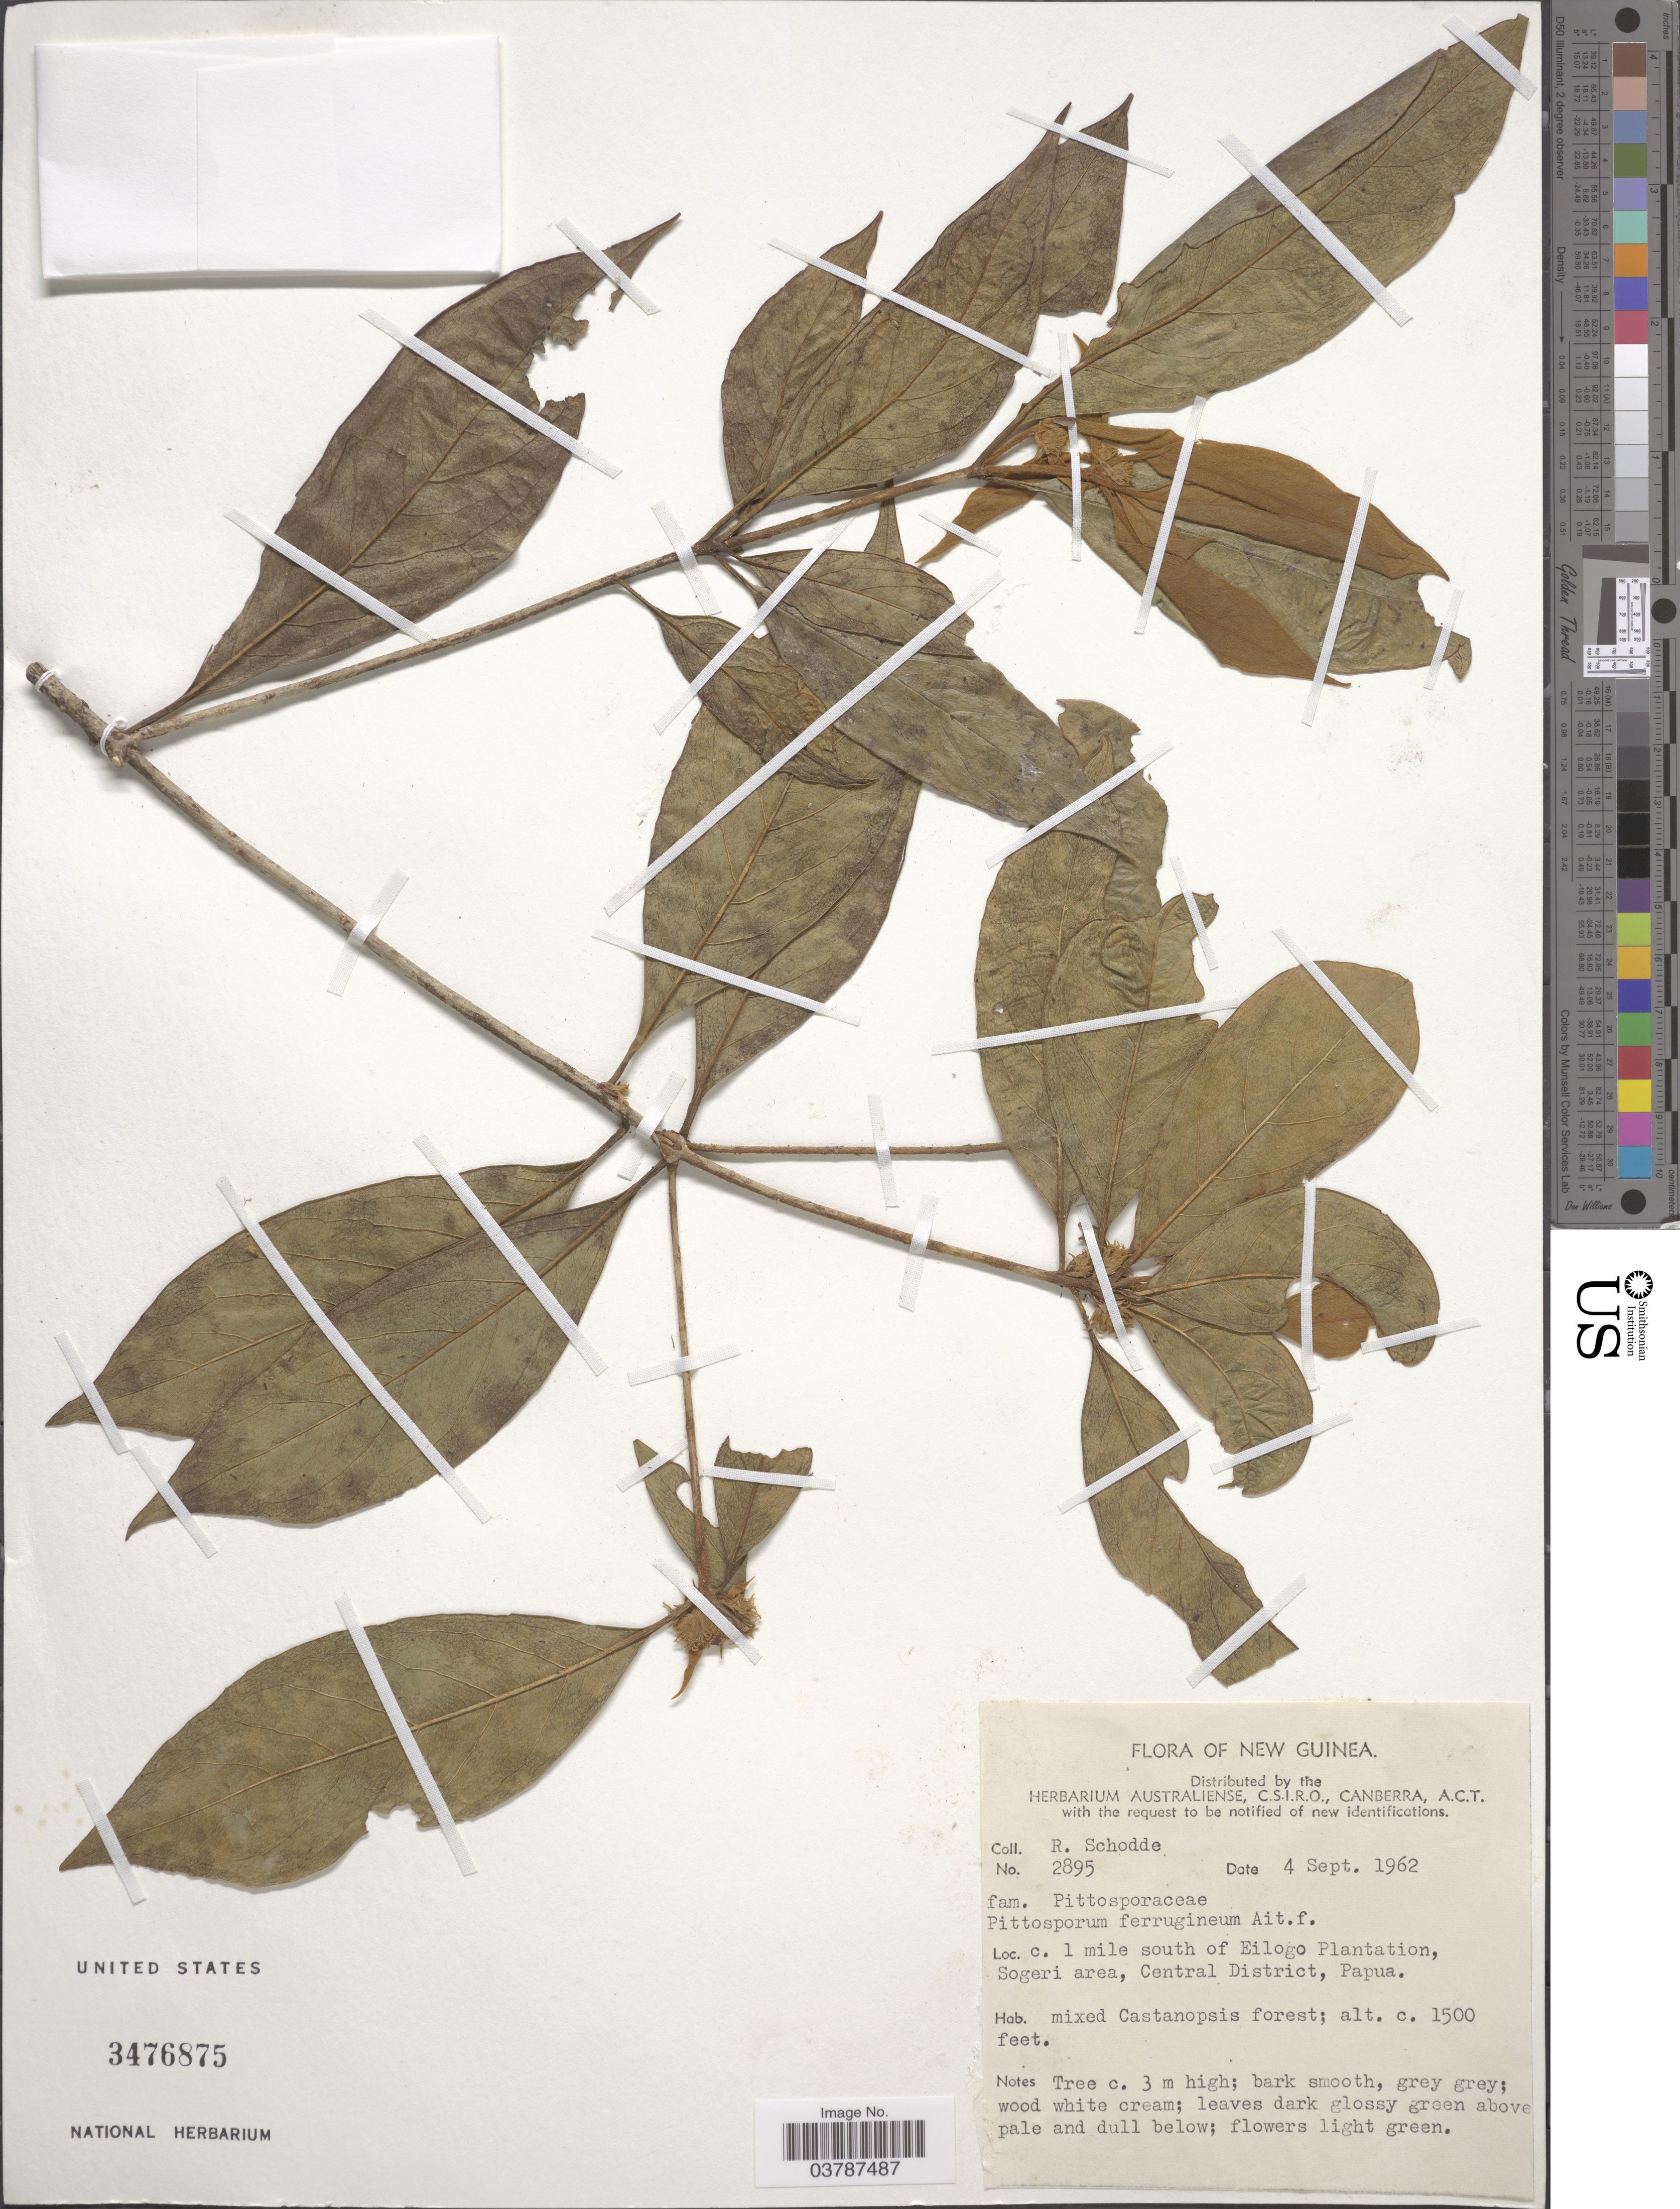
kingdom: Plantae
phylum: Tracheophyta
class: Magnoliopsida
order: Apiales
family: Pittosporaceae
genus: Pittosporum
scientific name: Pittosporum ferrugineum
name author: Dryand. ex Aiton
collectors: R. Schodde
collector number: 2895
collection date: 1962-09-04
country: Papua New Guinea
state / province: Central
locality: New Guinea. C. 1 mile south of Eilogo Plantation, Sogeri area, Central District, Papua.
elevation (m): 457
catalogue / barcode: US 3476875